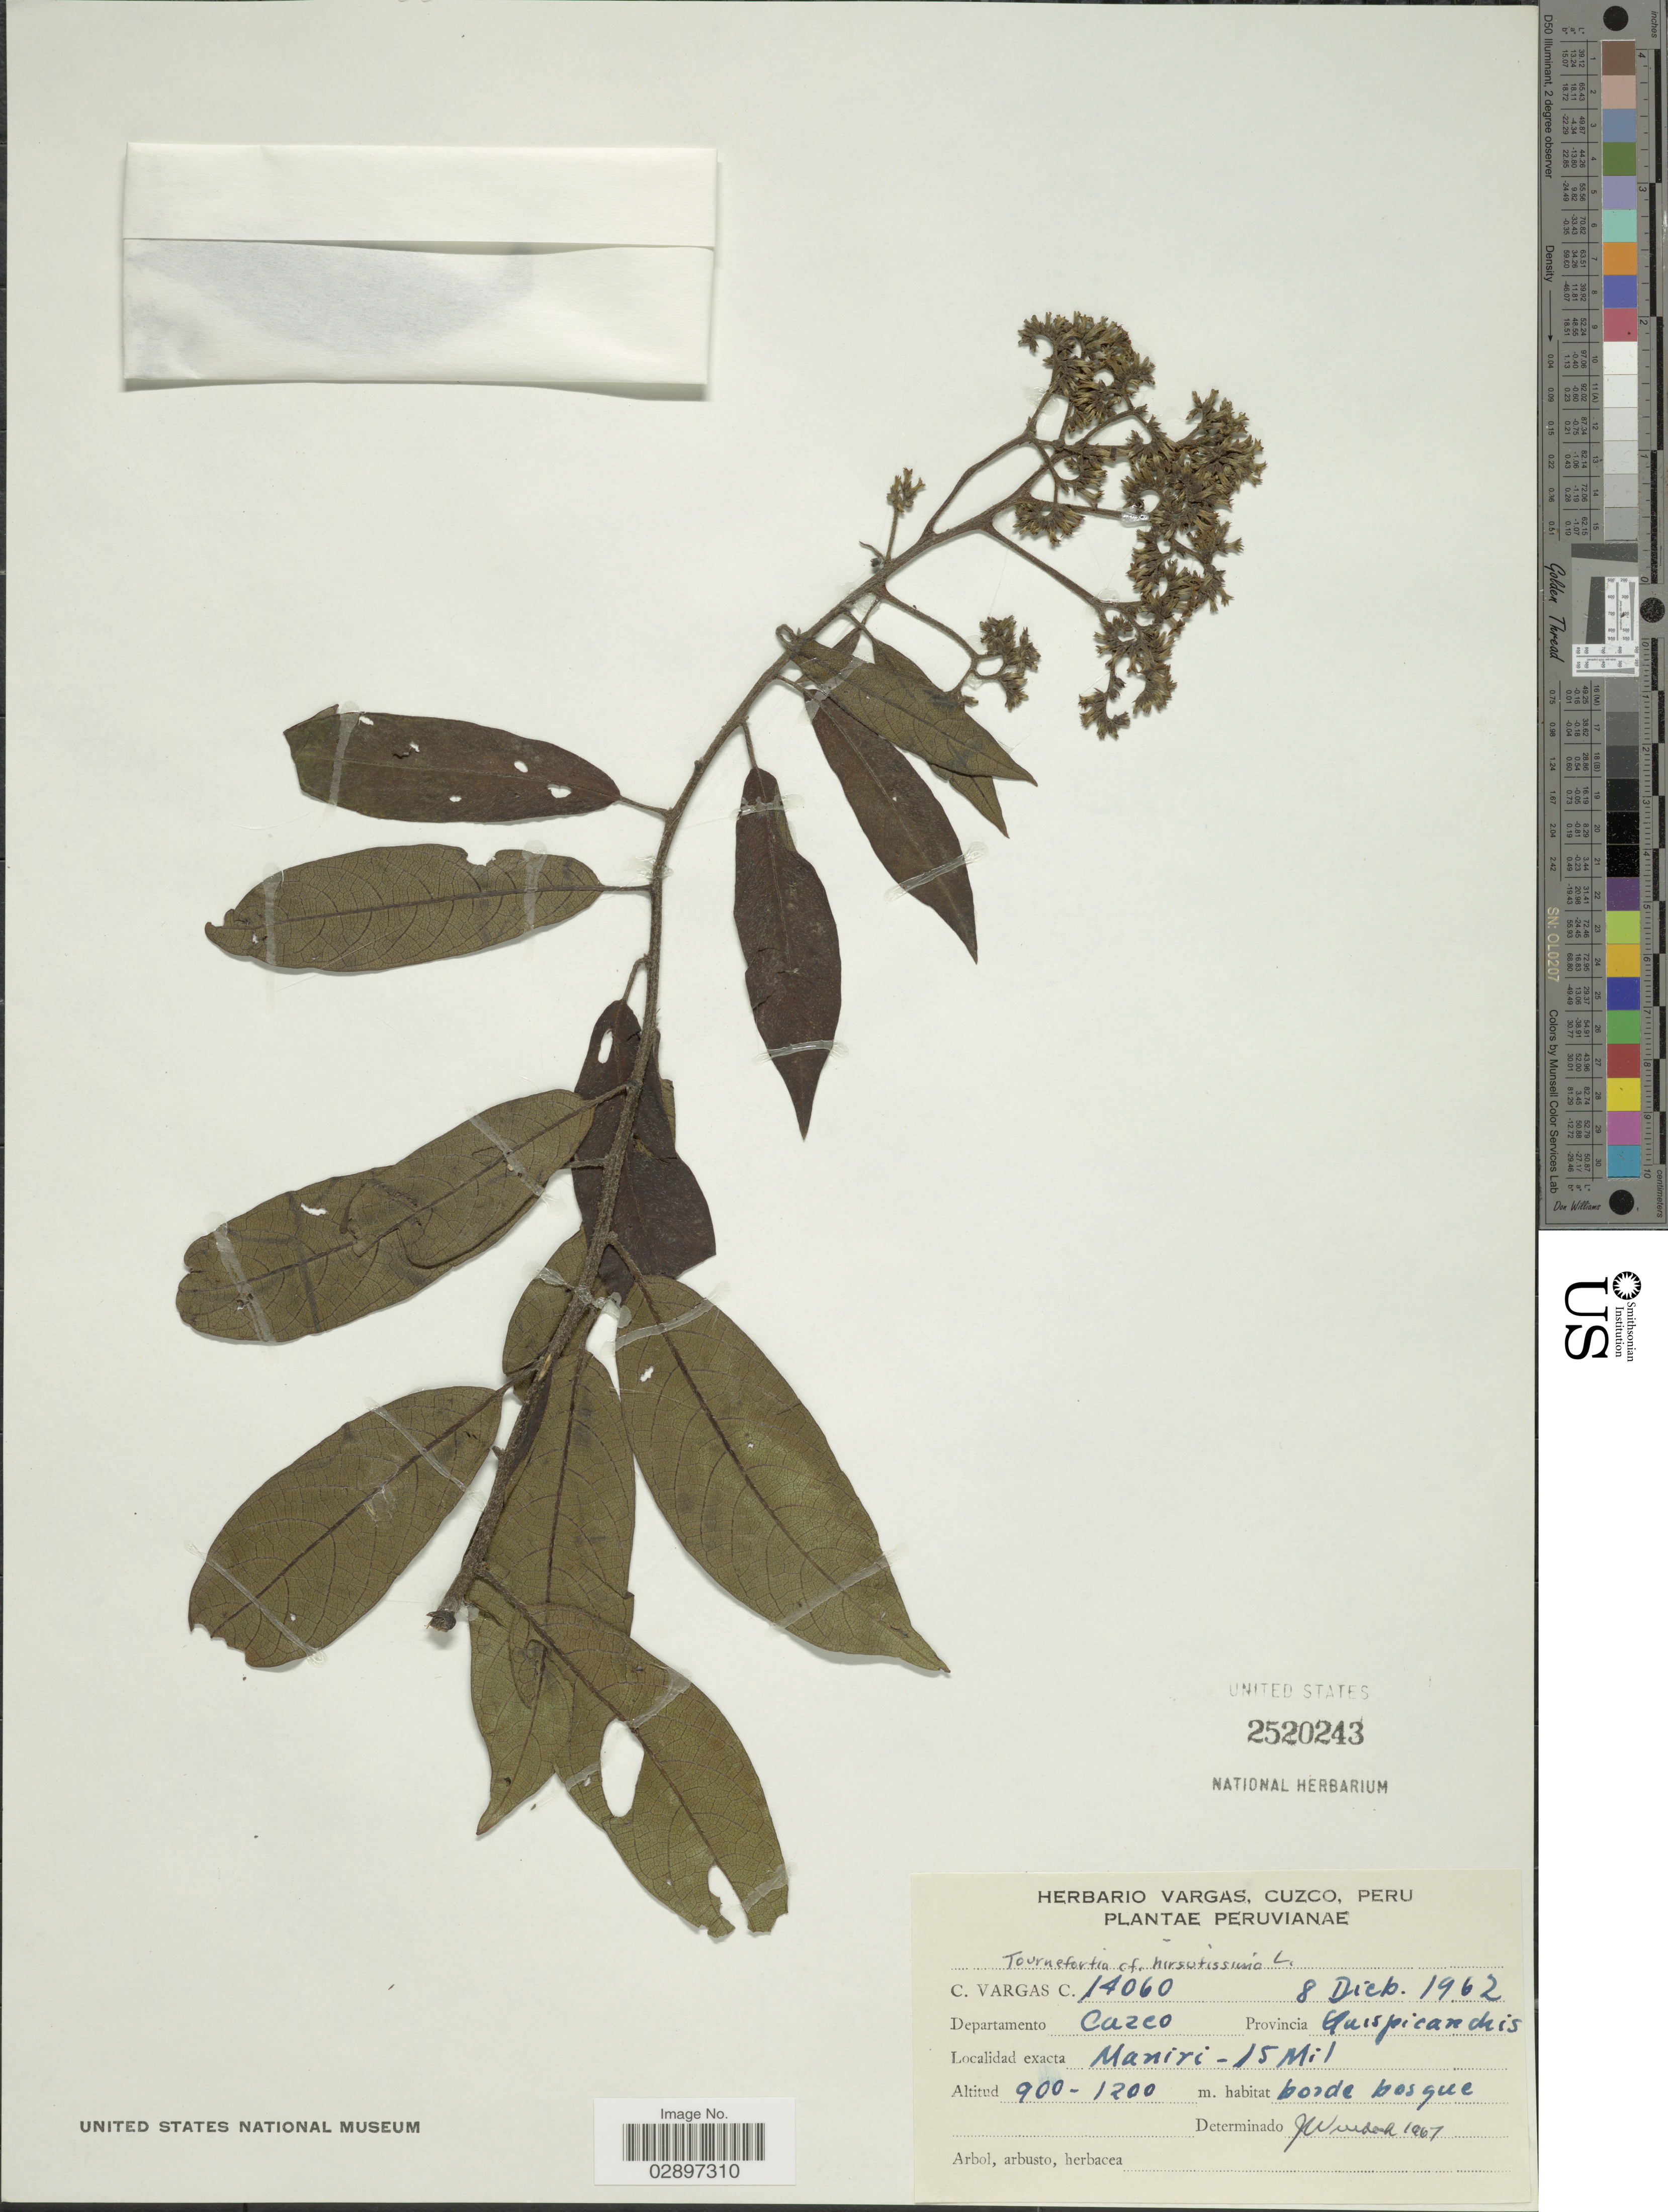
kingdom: Plantae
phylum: Tracheophyta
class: Magnoliopsida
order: Boraginales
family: Heliotropiaceae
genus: Tournefortia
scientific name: Tournefortia hirsutissima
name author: L.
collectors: C. Vargas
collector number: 14060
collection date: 1962-12-08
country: Peru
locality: Departamento Cuzco, Provincia Quispicanchis , Maniri - 15 mil.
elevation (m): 900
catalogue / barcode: US 2520243